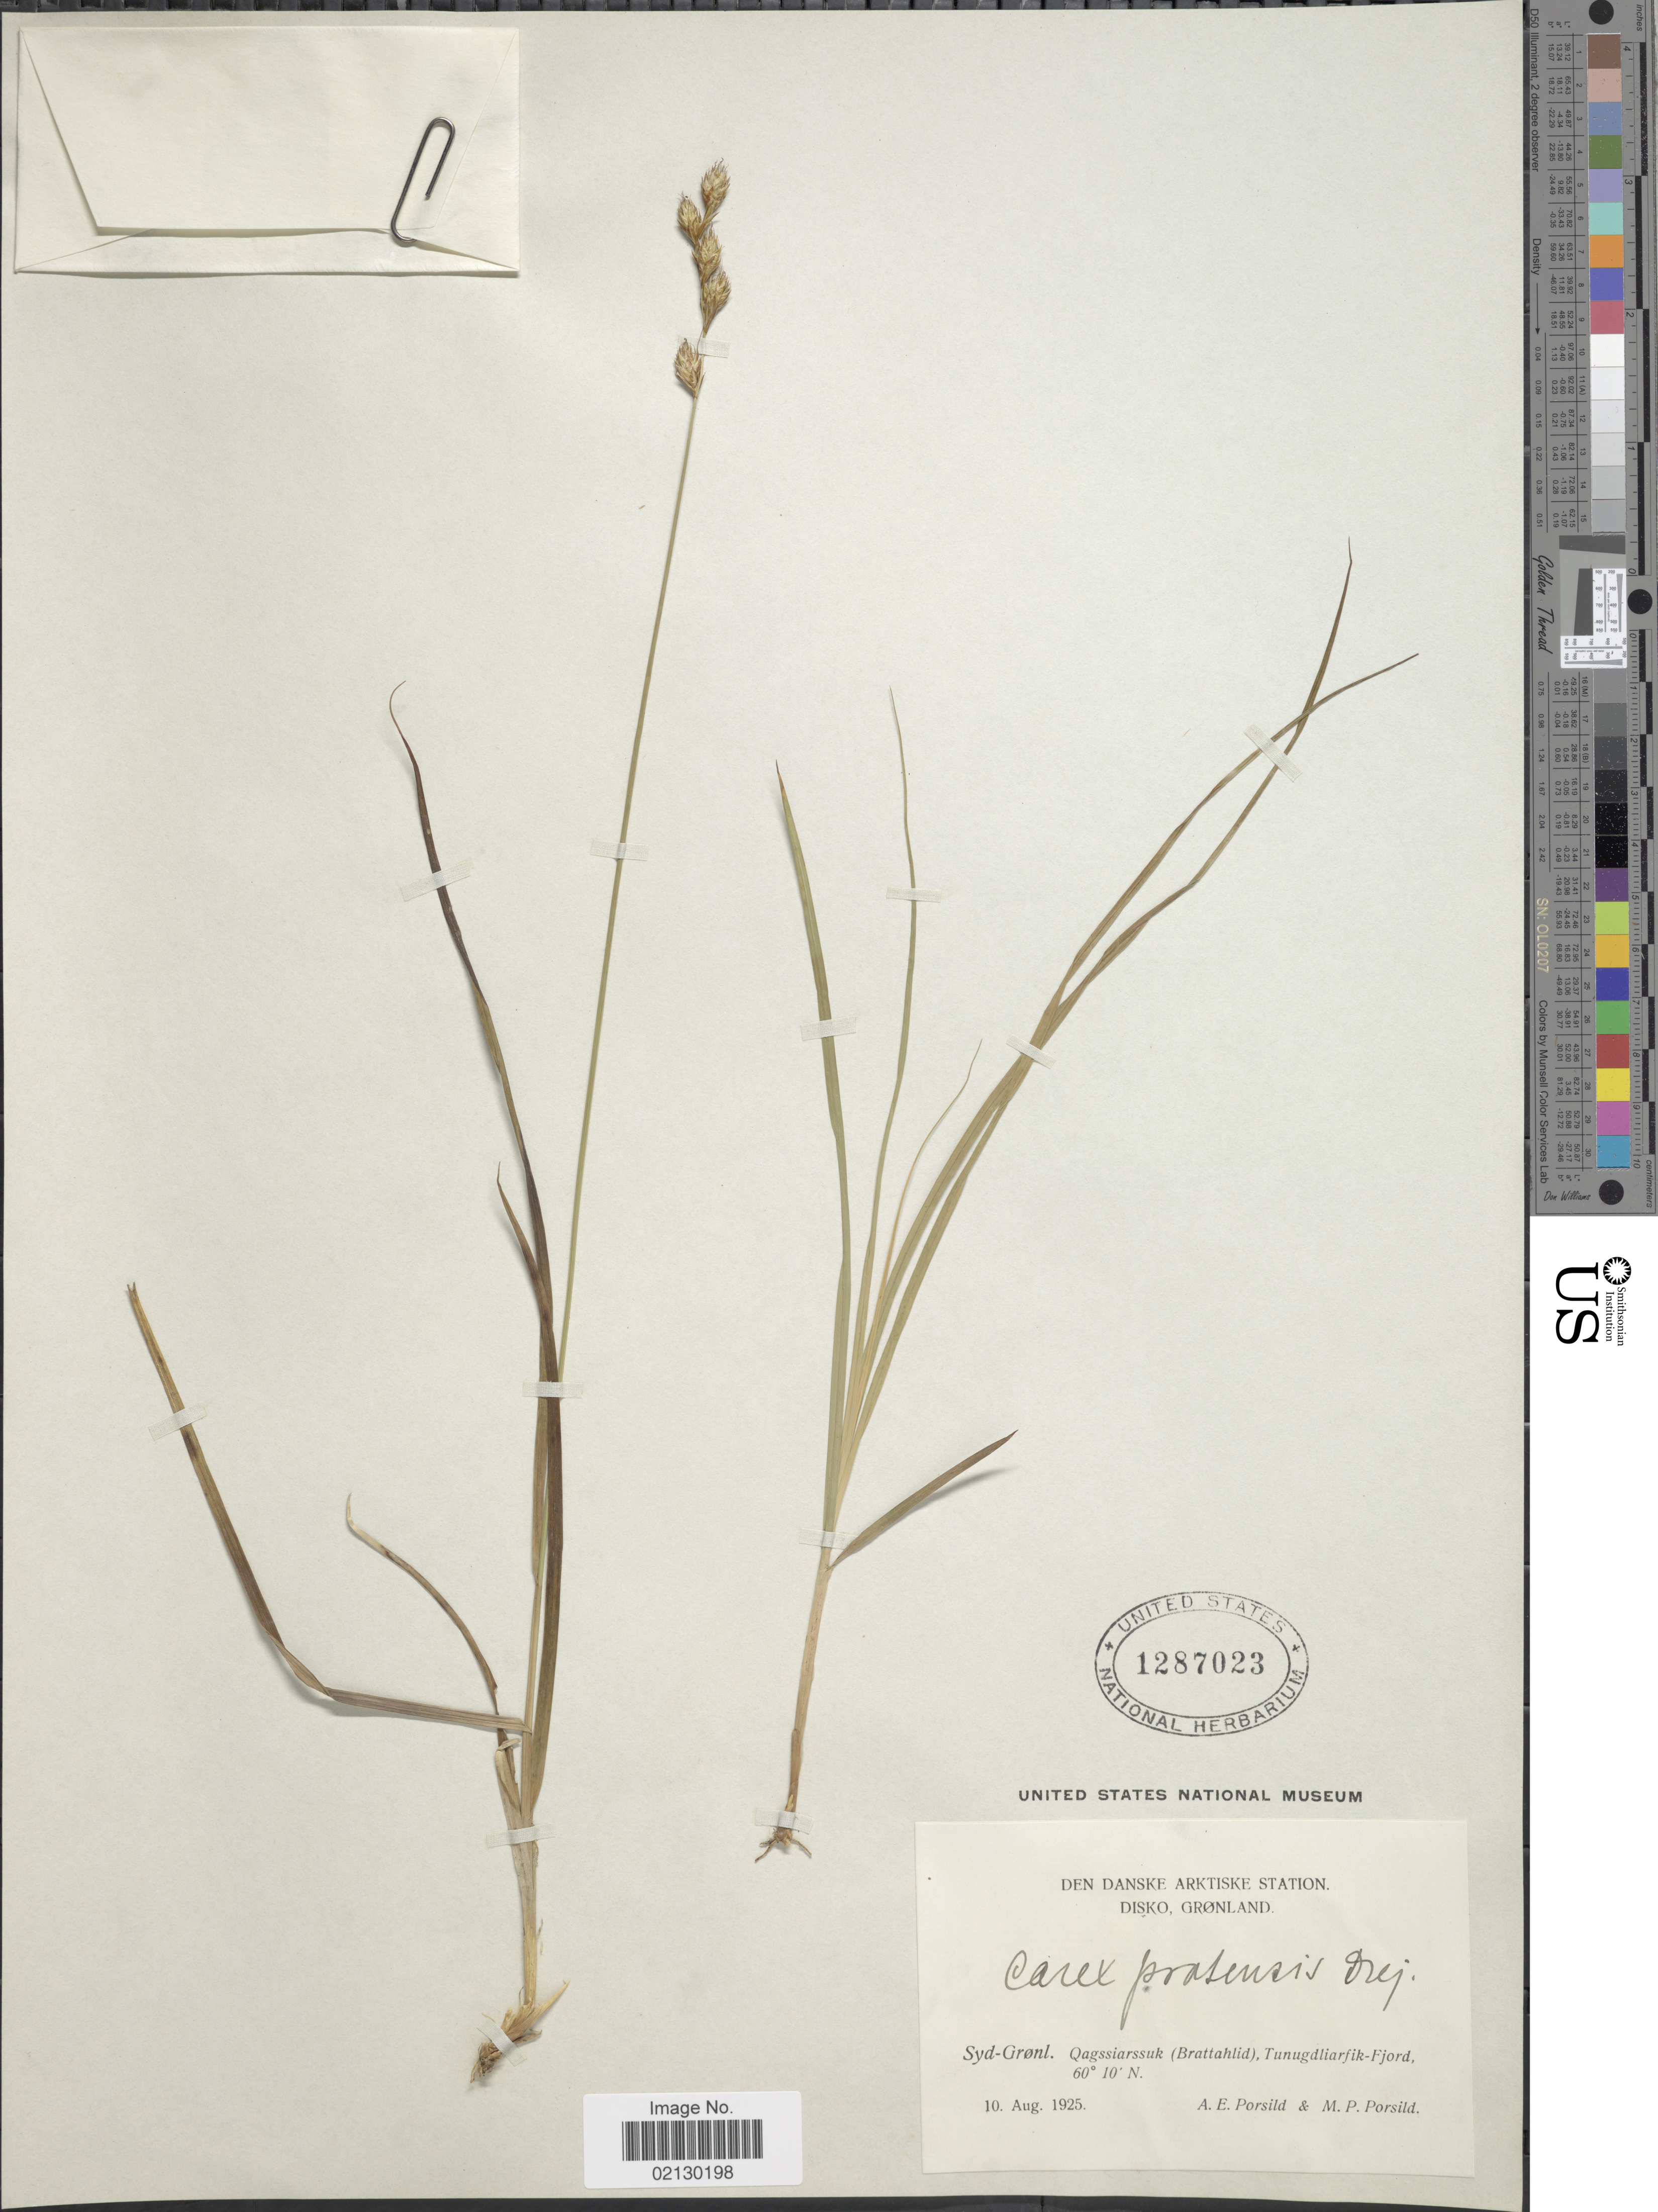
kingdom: Plantae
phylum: Tracheophyta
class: Liliopsida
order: Poales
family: Cyperaceae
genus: Carex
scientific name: Carex praticola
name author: Rydb.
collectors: A. E. Porsild & M. P. Porsild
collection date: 1925-08-10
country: Greenland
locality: Den Danske Arktiske Station Disko. [unsure placement] Syd-Grønl. Qagssiarssuk (Brattahlid) Tunugdliarfik-Fjord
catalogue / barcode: US 1287023